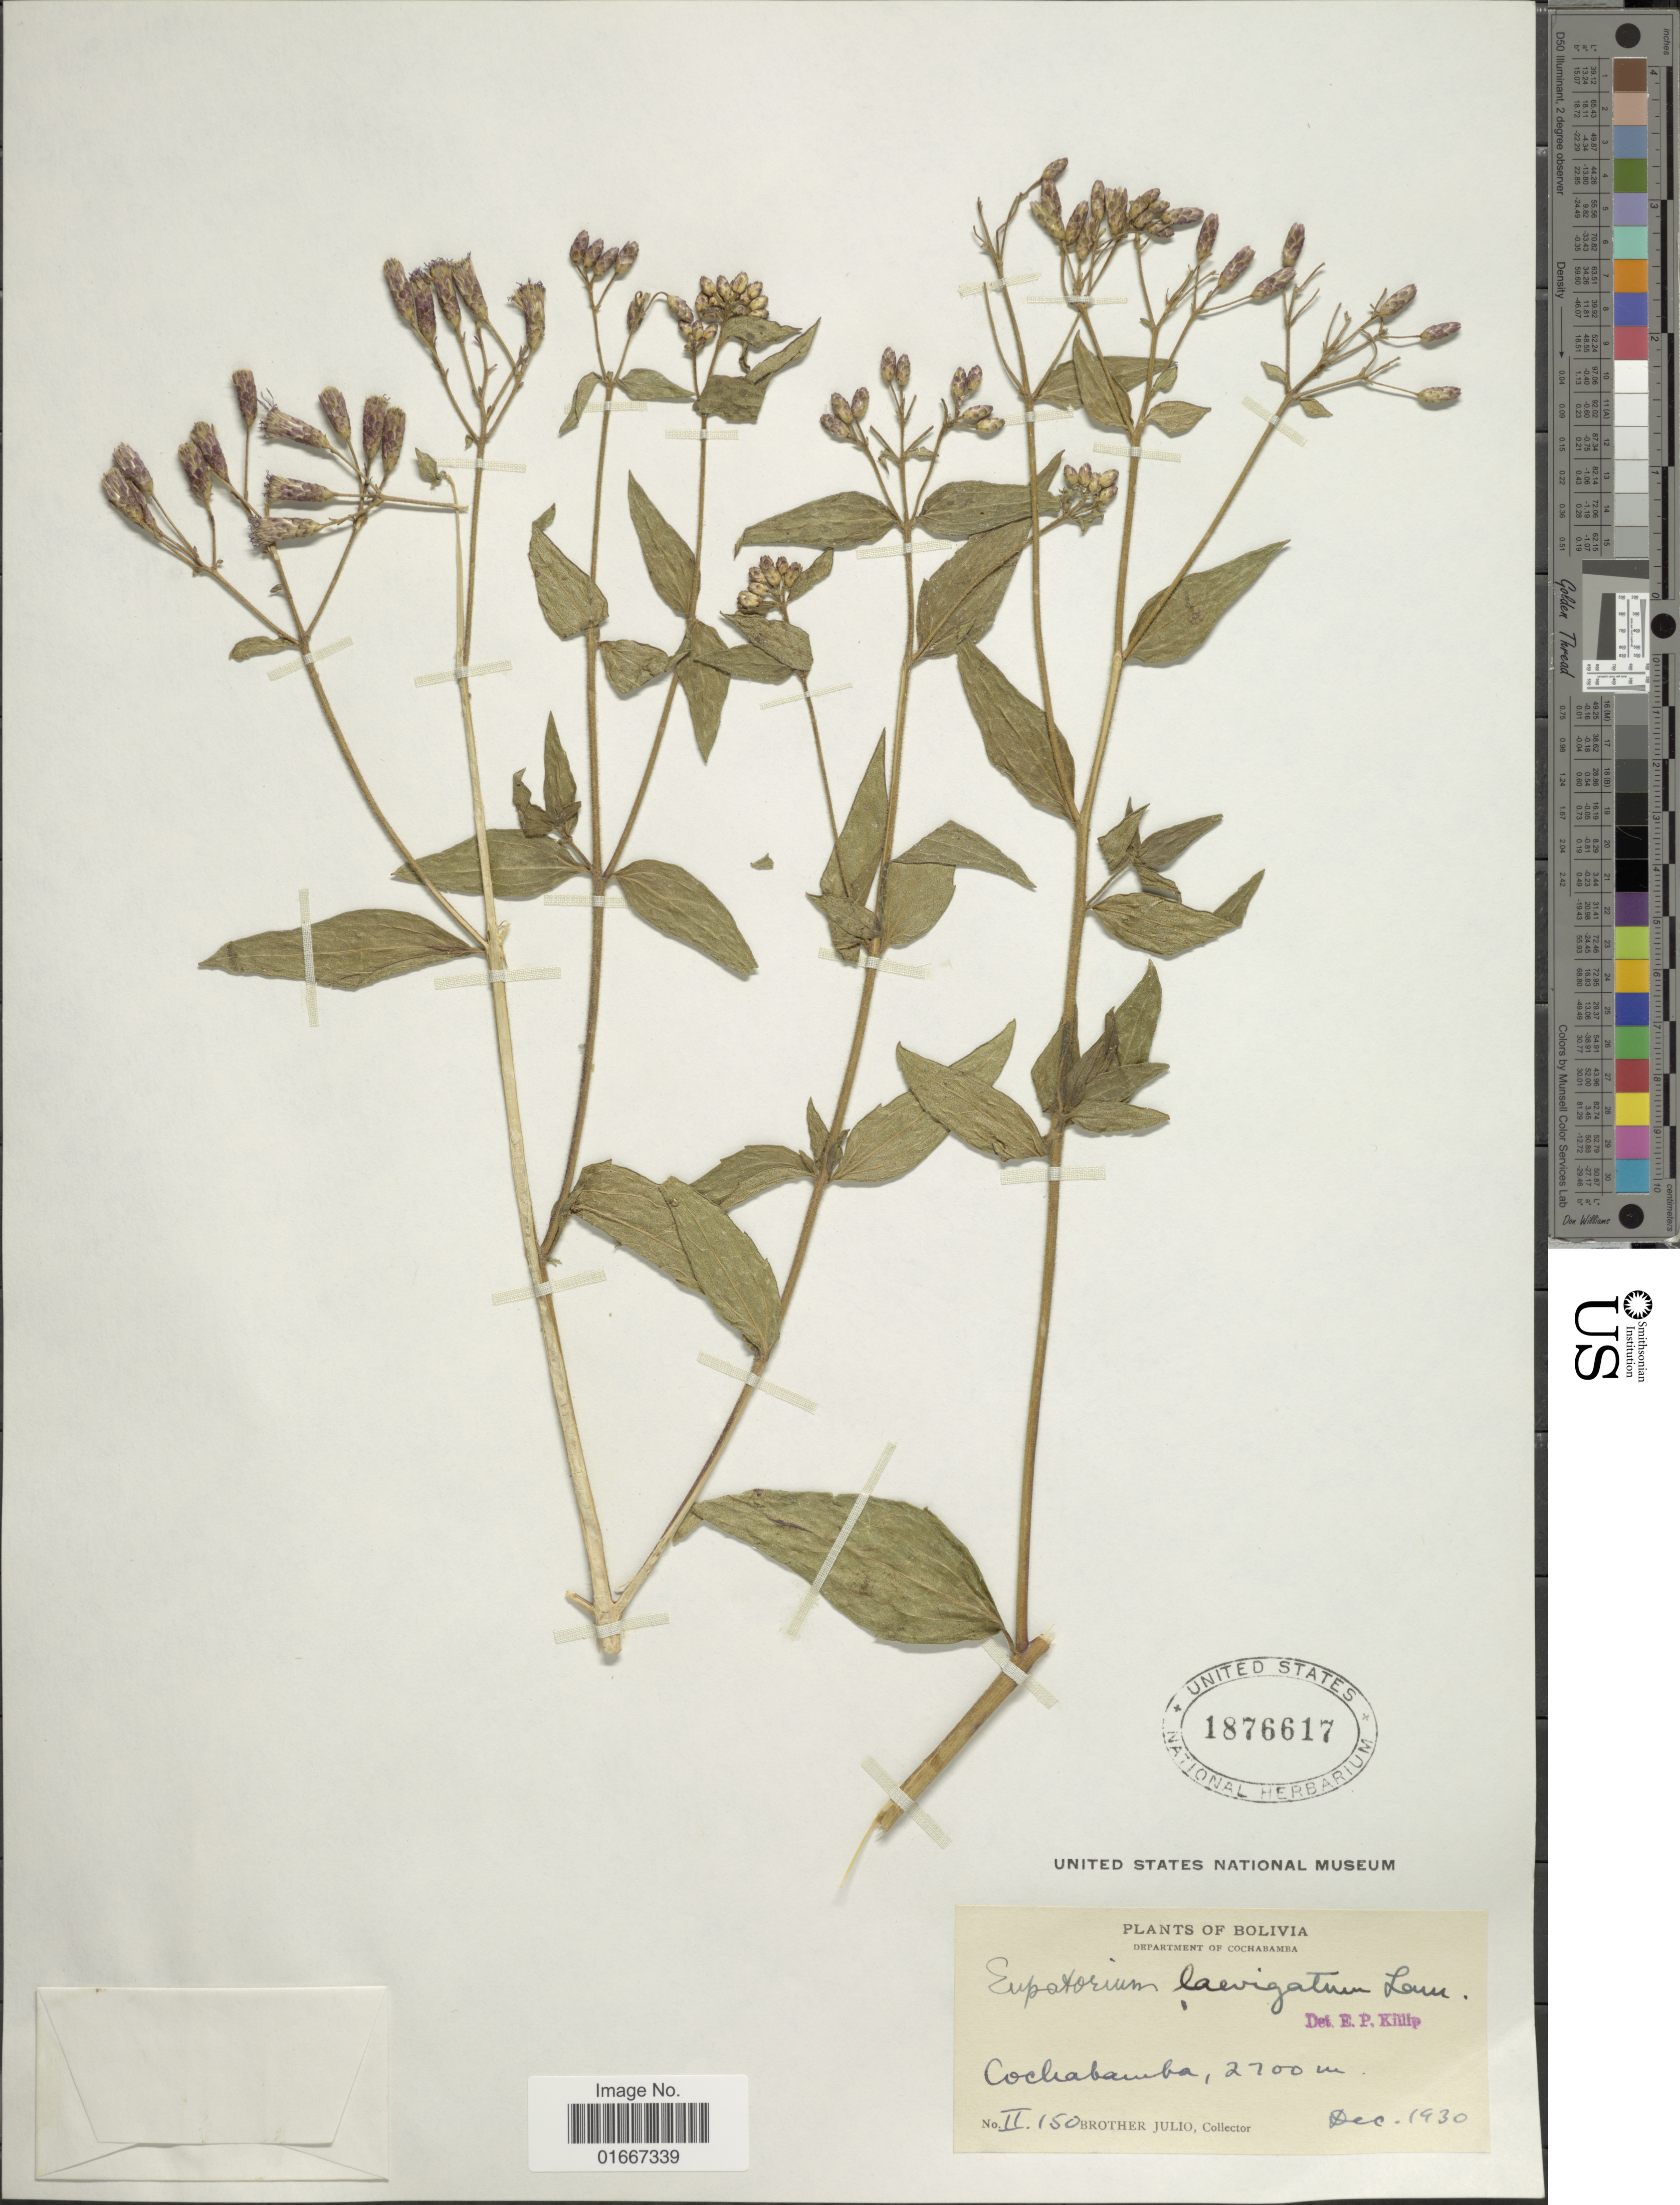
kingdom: Plantae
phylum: Tracheophyta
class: Magnoliopsida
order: Asterales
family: Asteraceae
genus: Chromolaena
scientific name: Chromolaena laevigata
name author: (Lam.) R.M. King & H. Rob.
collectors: Bro. Julio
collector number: II150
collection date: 1930-12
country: Bolivia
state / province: Cochabamba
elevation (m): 2700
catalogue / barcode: US 1876617